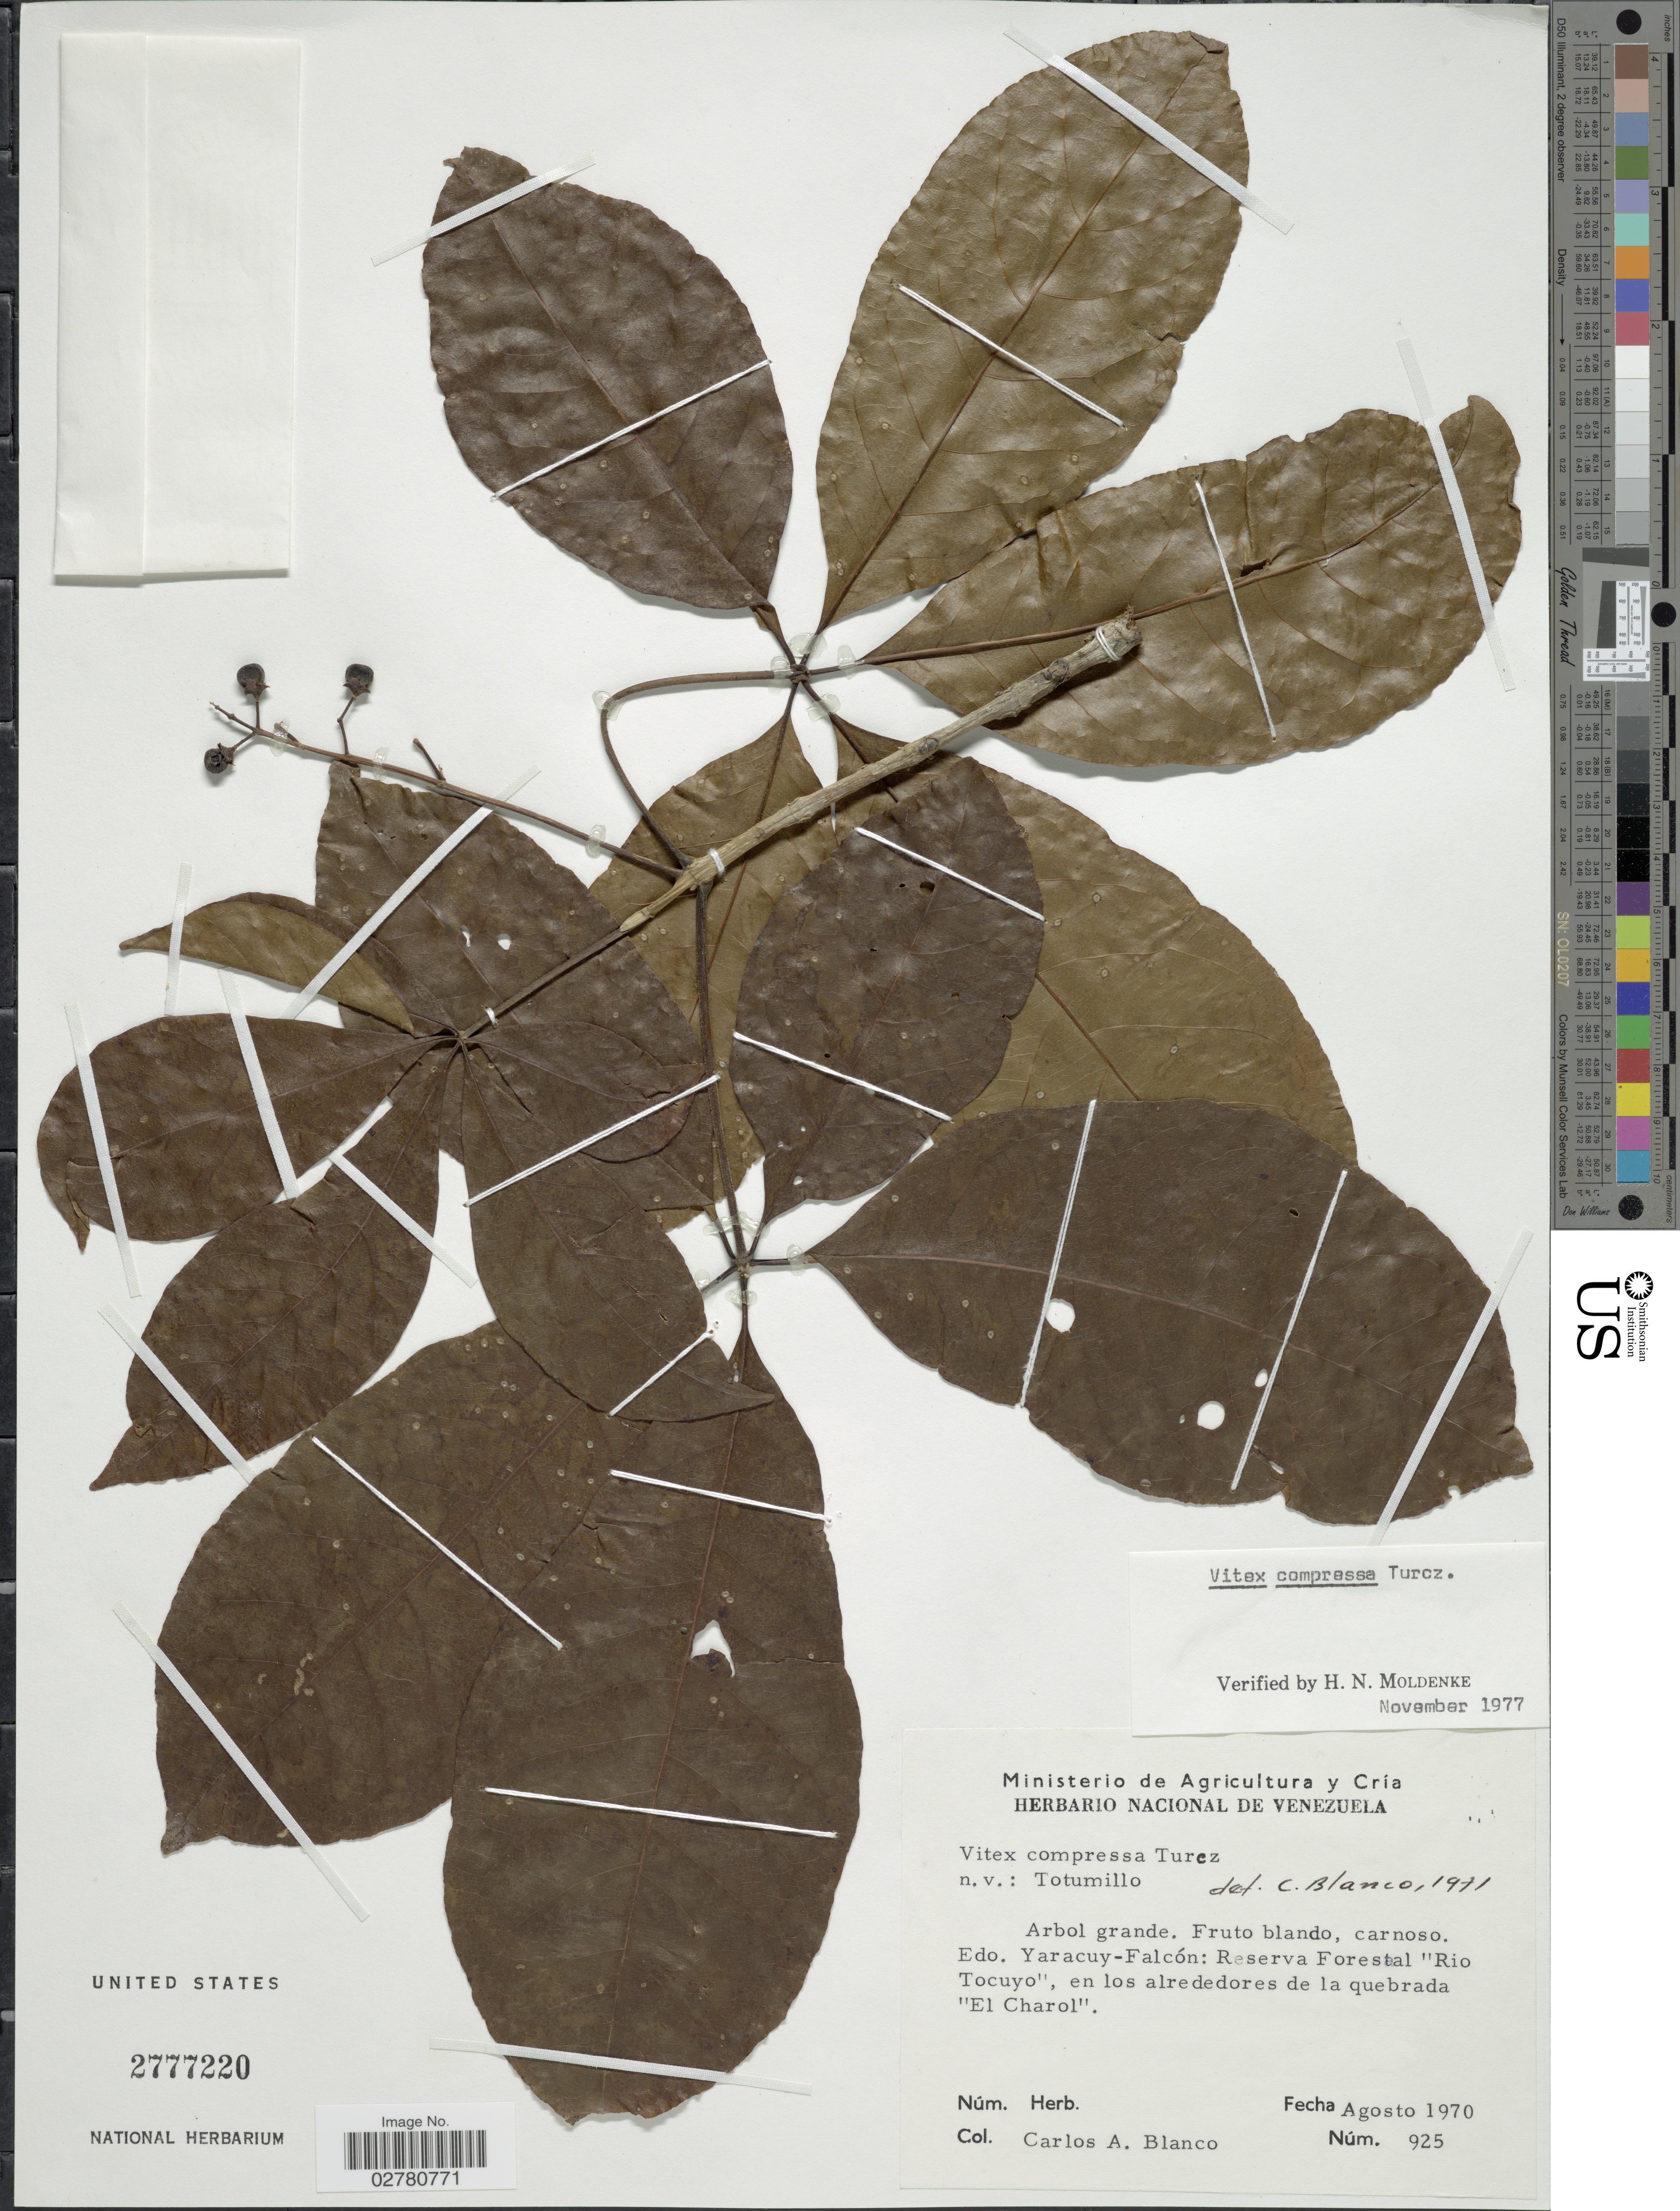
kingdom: Plantae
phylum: Tracheophyta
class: Magnoliopsida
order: Lamiales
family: Lamiaceae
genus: Vitex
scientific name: Vitex compressa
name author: Turcz.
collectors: C. A. Blanco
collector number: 925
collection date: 1970-08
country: Venezuela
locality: Edo. Yaracuy-Falcón: Reserva Forestal "Rio Tocuyo",en los alrededores de la quebrada El Charol.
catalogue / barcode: US 2777220